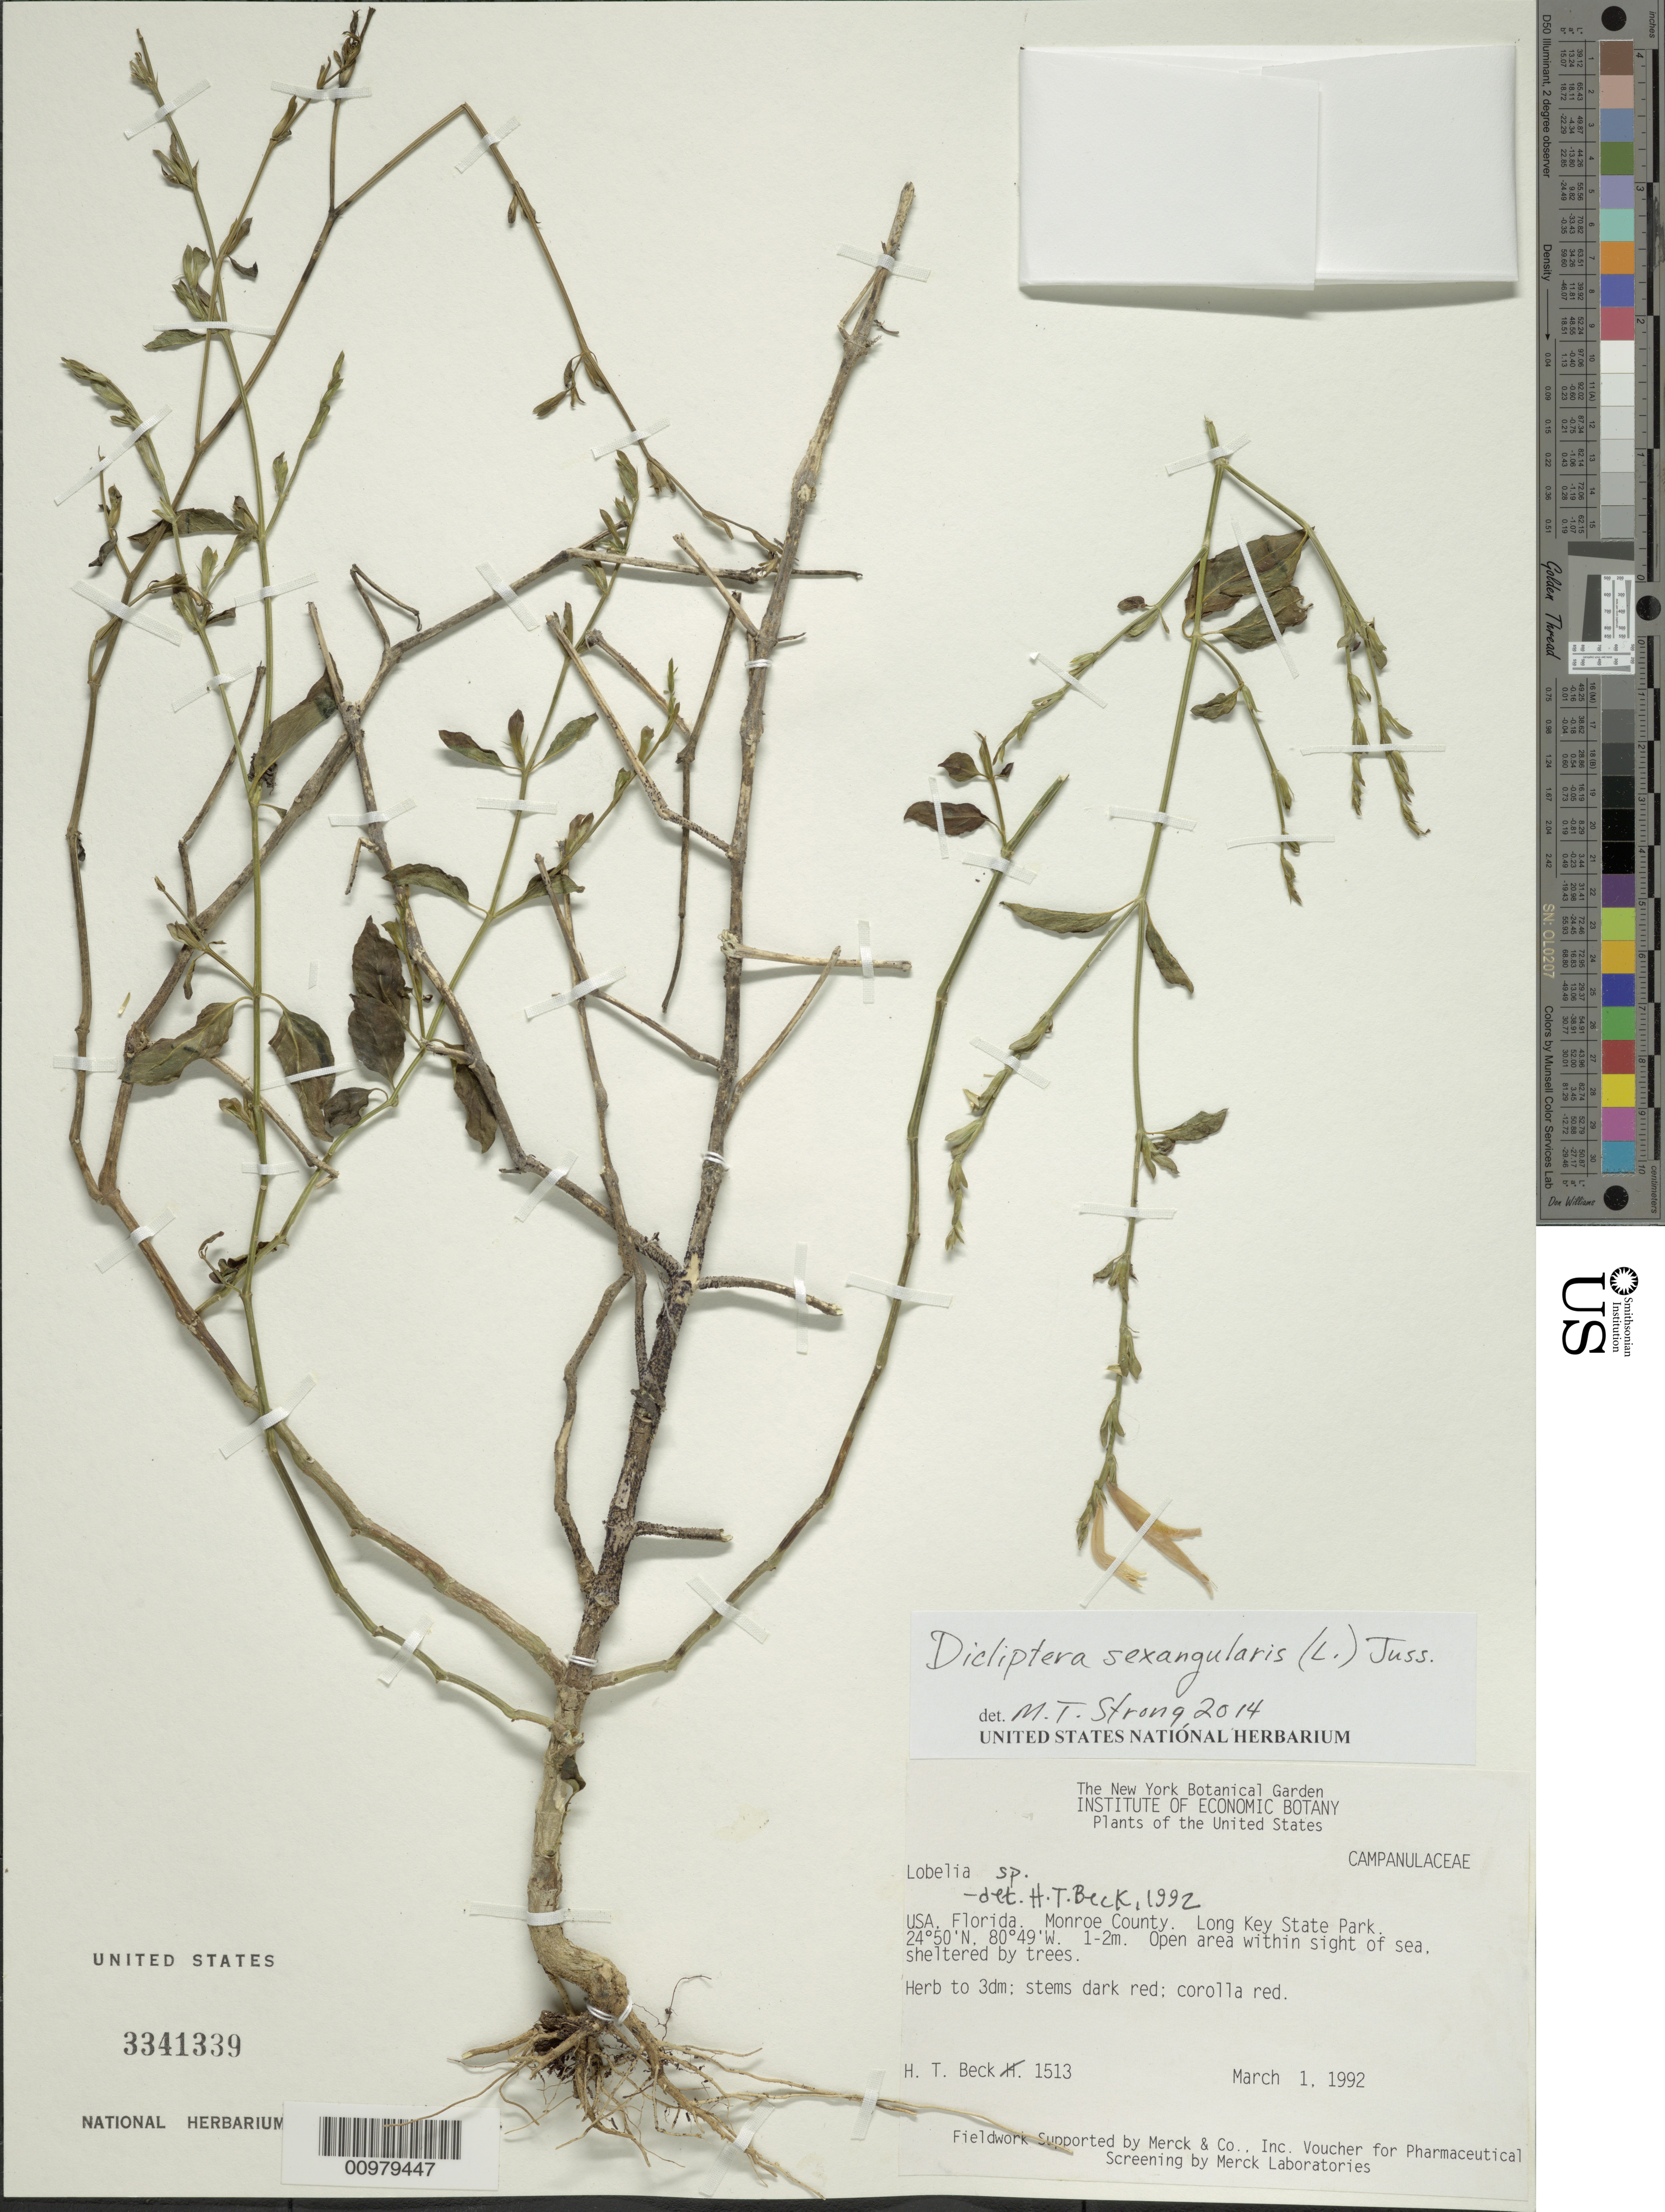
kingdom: Plantae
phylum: Tracheophyta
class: Magnoliopsida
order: Asterales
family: Campanulaceae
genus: Lobelia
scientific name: Lobelia sp.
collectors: H. T. Beck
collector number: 1513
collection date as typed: March 1, 1992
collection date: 1992-03-01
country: United States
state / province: Florida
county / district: Monroe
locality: Long Key State Park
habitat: Open area within site of sea, sheltered by trees.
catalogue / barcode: US 3341339